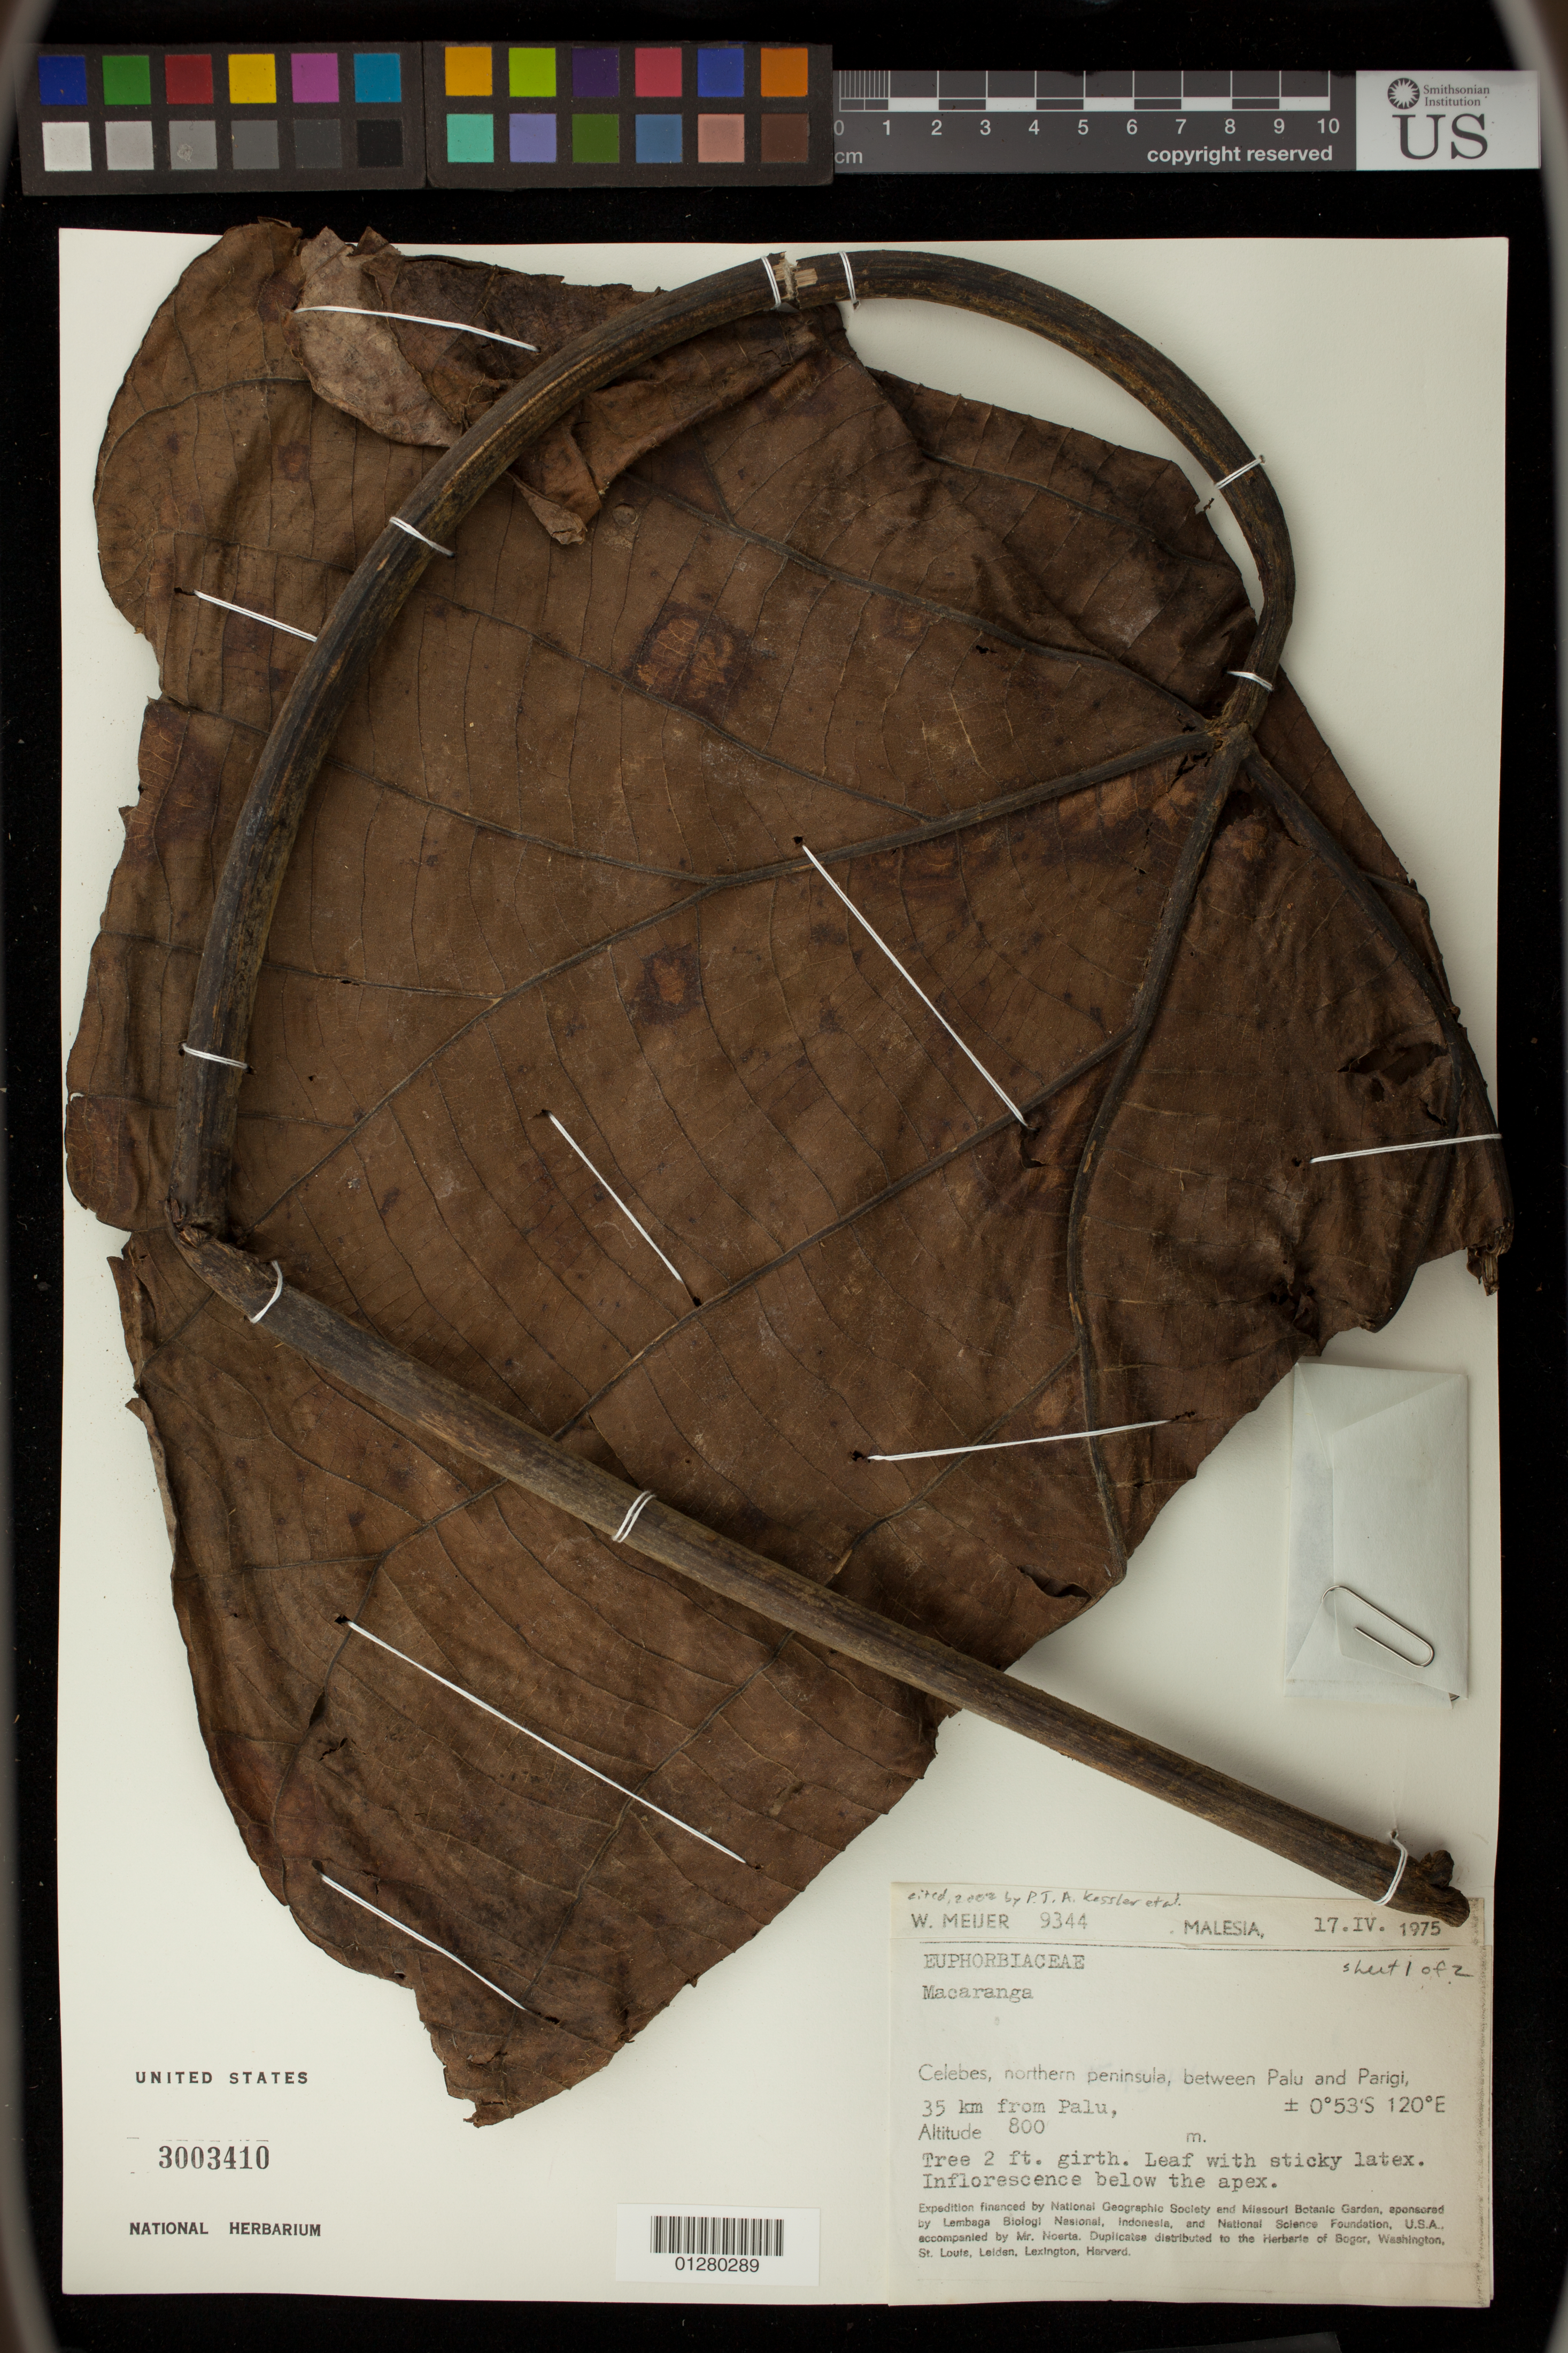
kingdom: Plantae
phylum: Tracheophyta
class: Magnoliopsida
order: Malpighiales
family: Euphorbiaceae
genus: Macaranga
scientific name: Macaranga sp.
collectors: W. Meijer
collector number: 9344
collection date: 1975-04-17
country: Indonesia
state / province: Sulawesi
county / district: Sulawesi Tengah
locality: Celebes, northern peninsula, between Palu and Parigi, 35 km from Palu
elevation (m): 800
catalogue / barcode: US 3003410